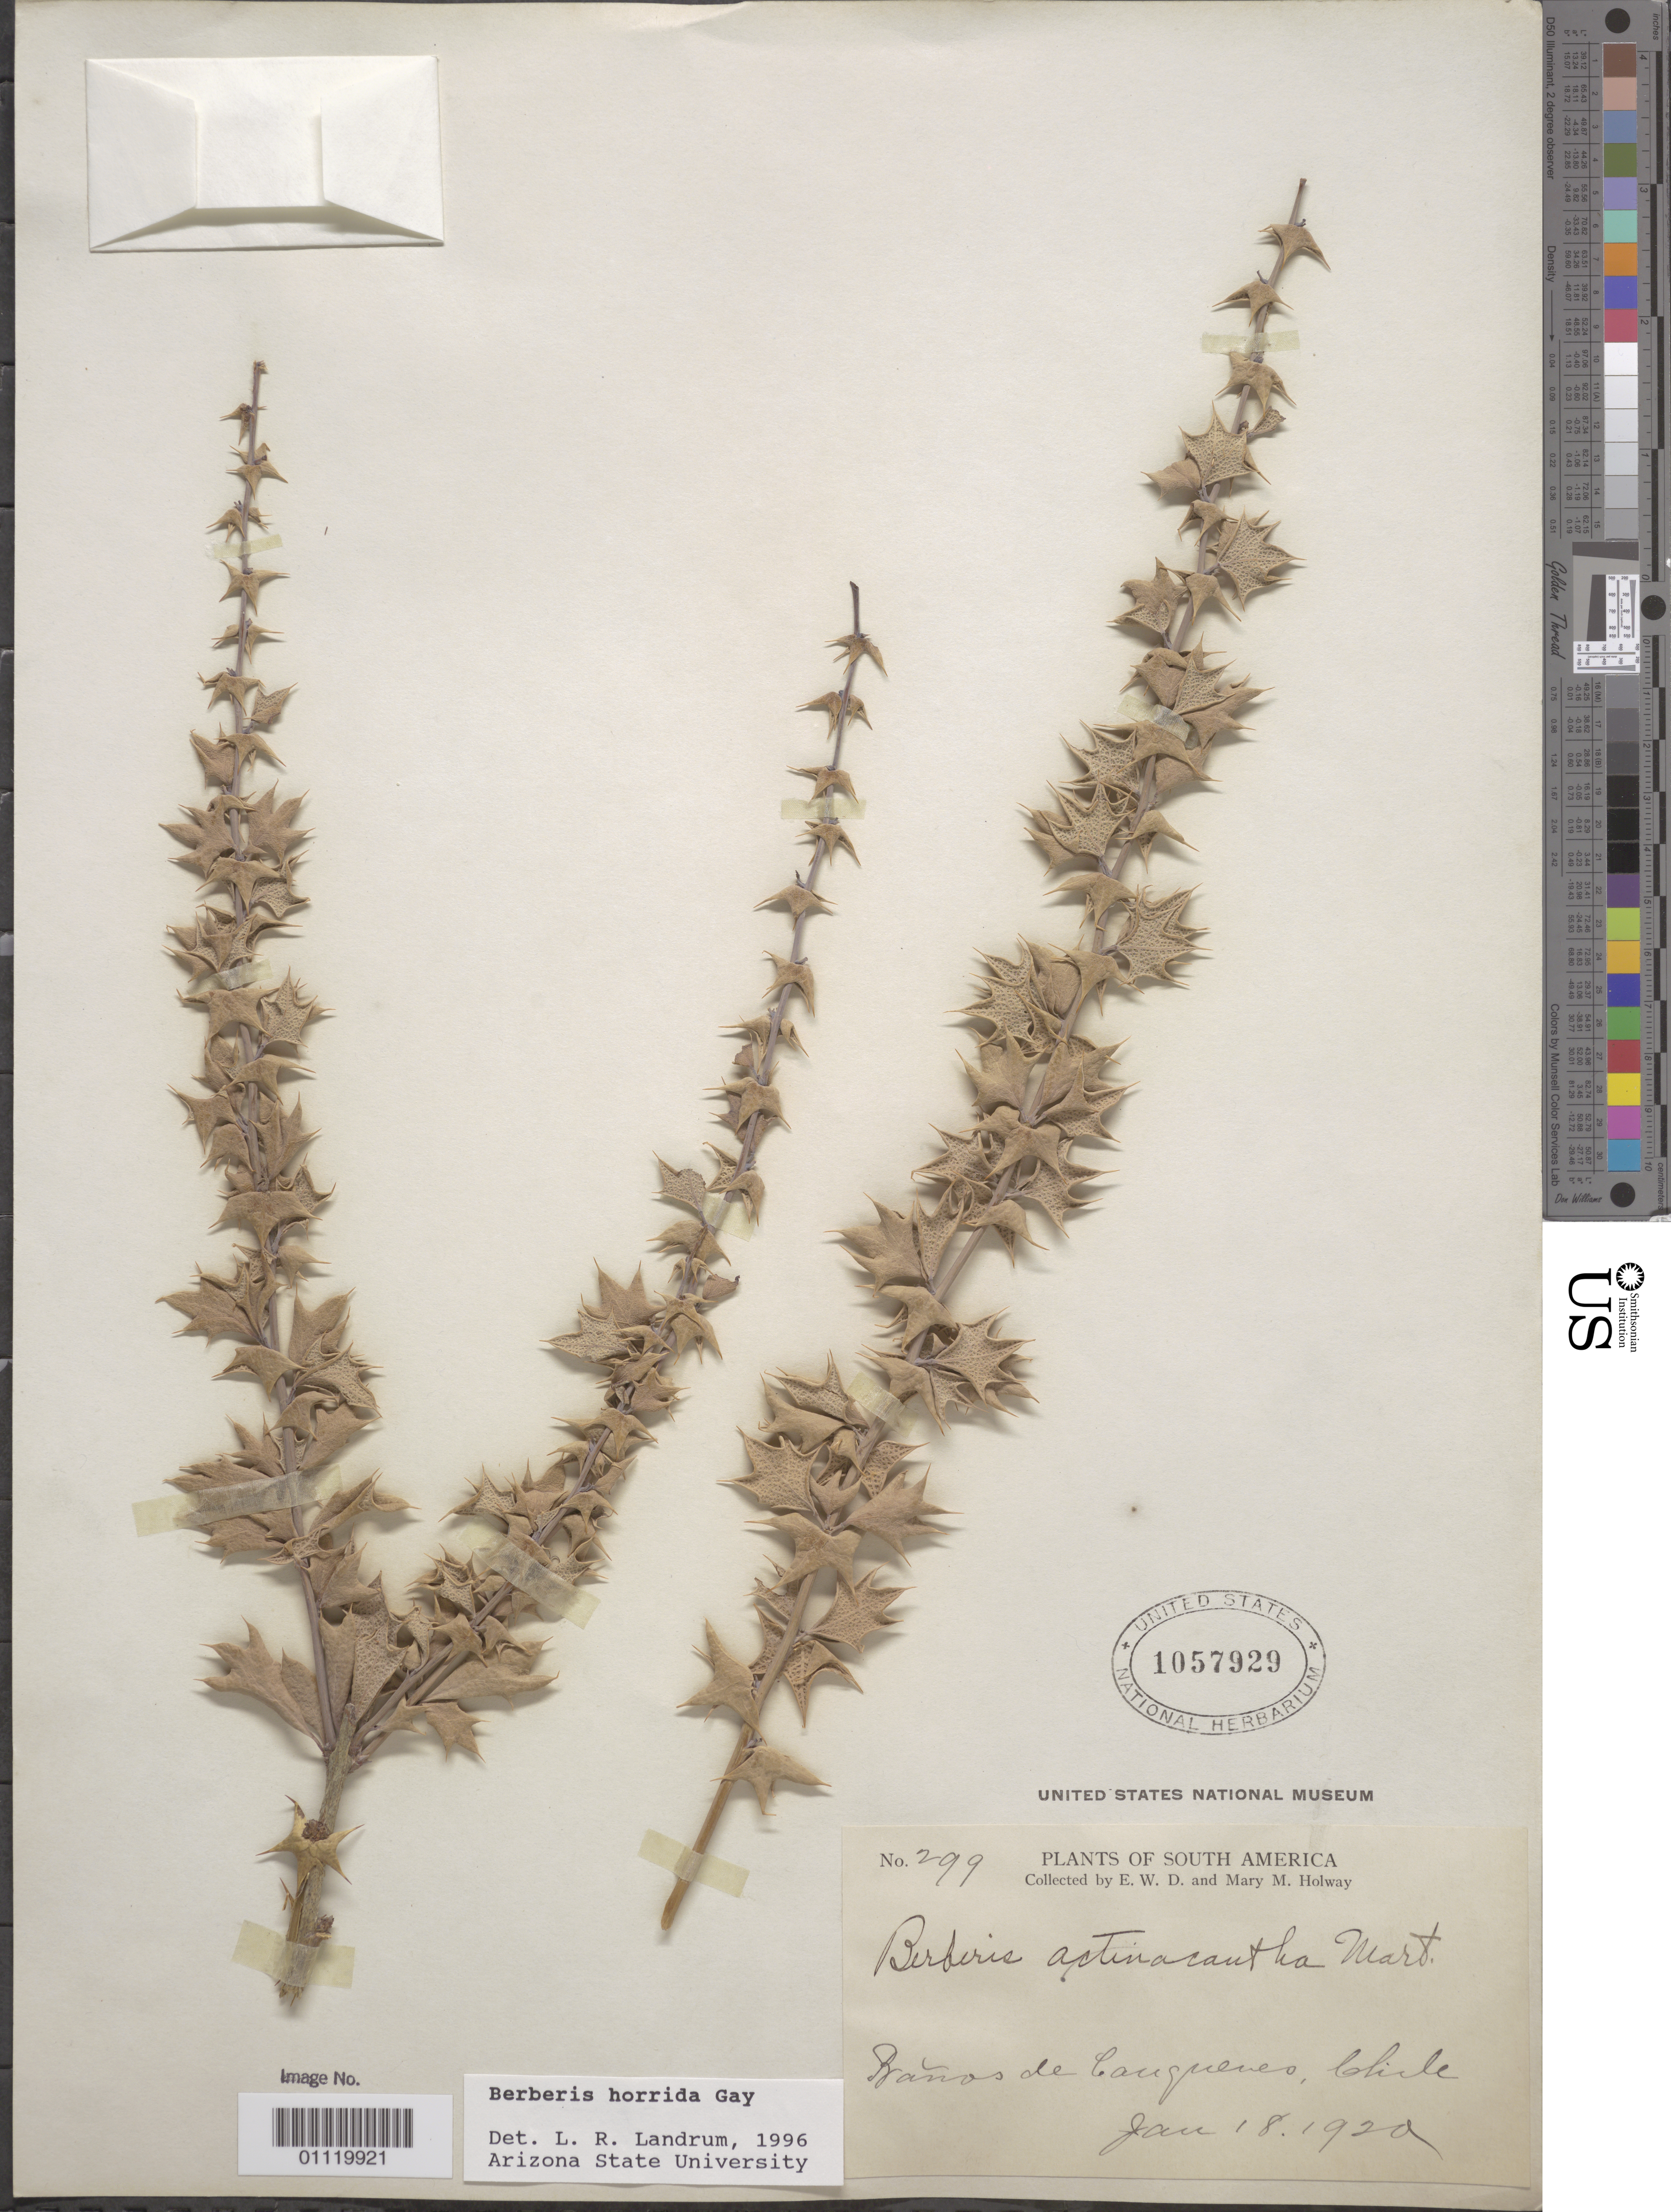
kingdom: Plantae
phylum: Tracheophyta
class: Magnoliopsida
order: Ranunculales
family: Berberidaceae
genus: Berberis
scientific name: Berberis horrida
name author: Gay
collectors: E. W. D. Holway & M. M. Holway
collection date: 1920-01-18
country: Chile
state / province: O'Higgins (VI)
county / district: Cachapoal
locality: Banos de Cauquenes.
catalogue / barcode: US 1057929